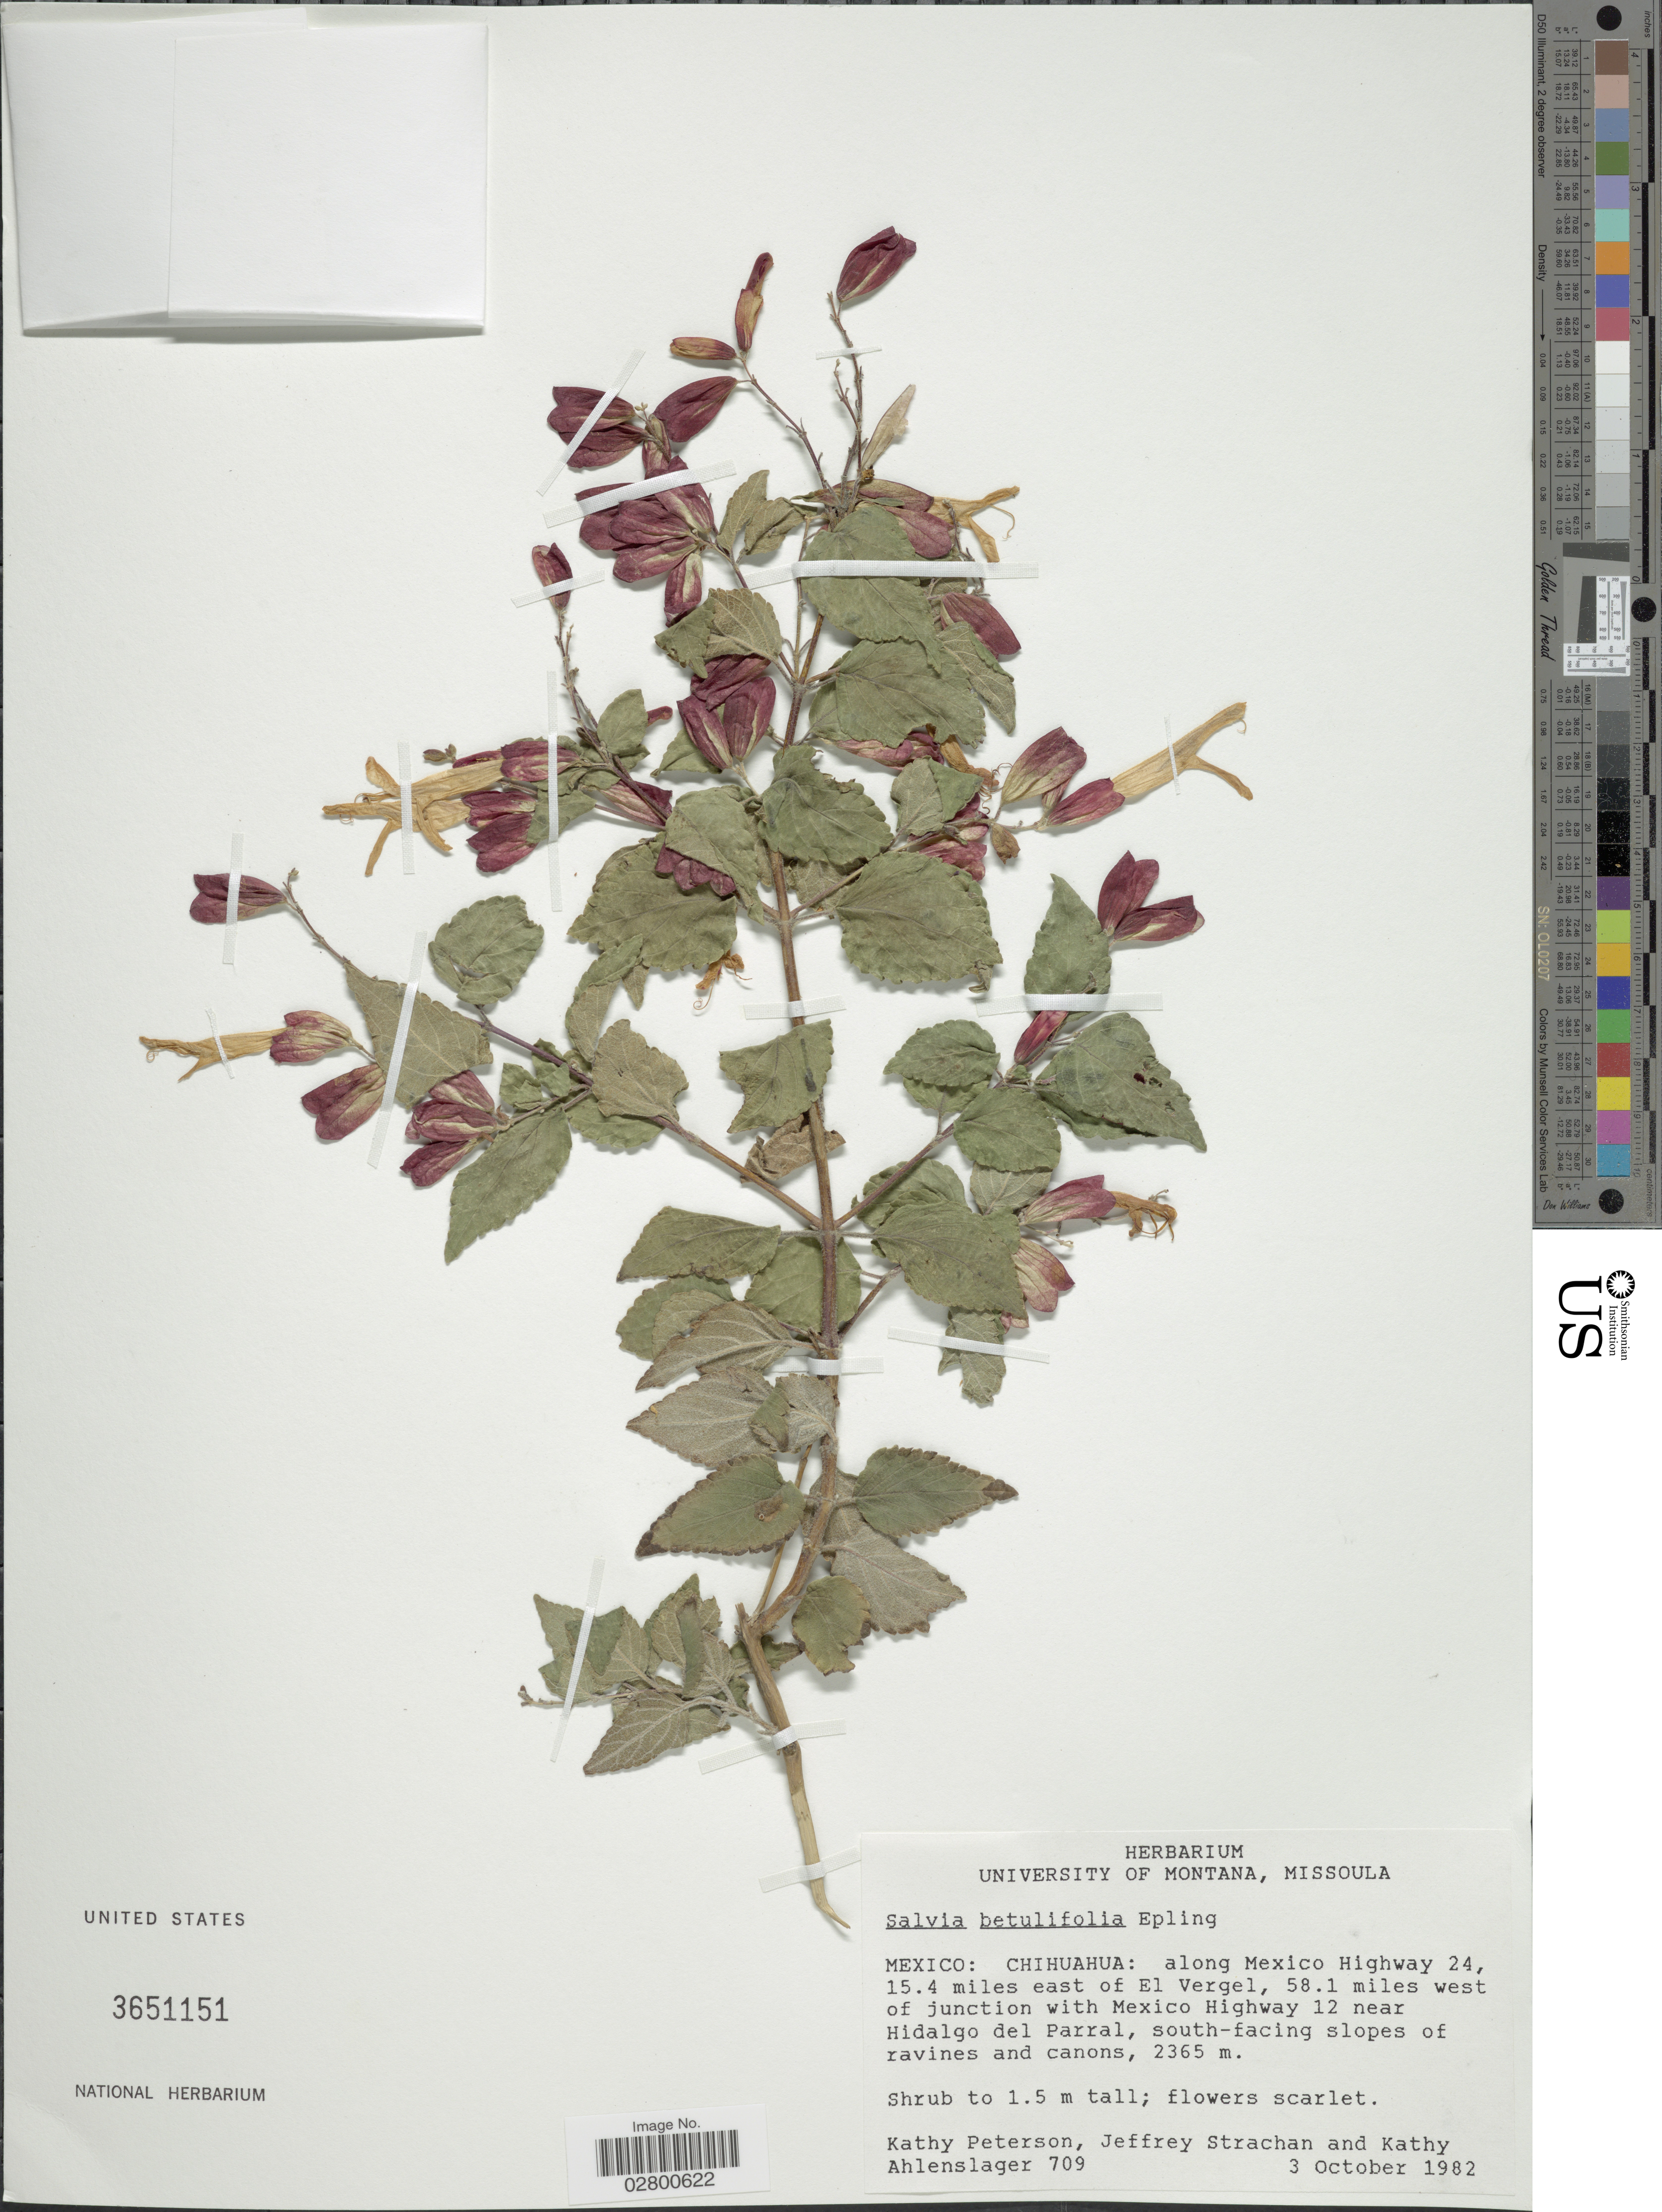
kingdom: Plantae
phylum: Tracheophyta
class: Magnoliopsida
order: Lamiales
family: Lamiaceae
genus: Salvia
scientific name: Salvia betulifolia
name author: Epling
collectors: K. Peterson, J. Strachan & K. Ahlenslager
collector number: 709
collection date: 1982-10-03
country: Mexico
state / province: Chihuahua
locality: Along Mexico Highway 24, 15.4 miles east of El Vergel, 58.1 miles west of junction with Mexico Highway 12 near Hidalgo del Parral, south-facing slopes of ravines and canons.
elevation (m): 2365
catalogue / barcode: US 3651151